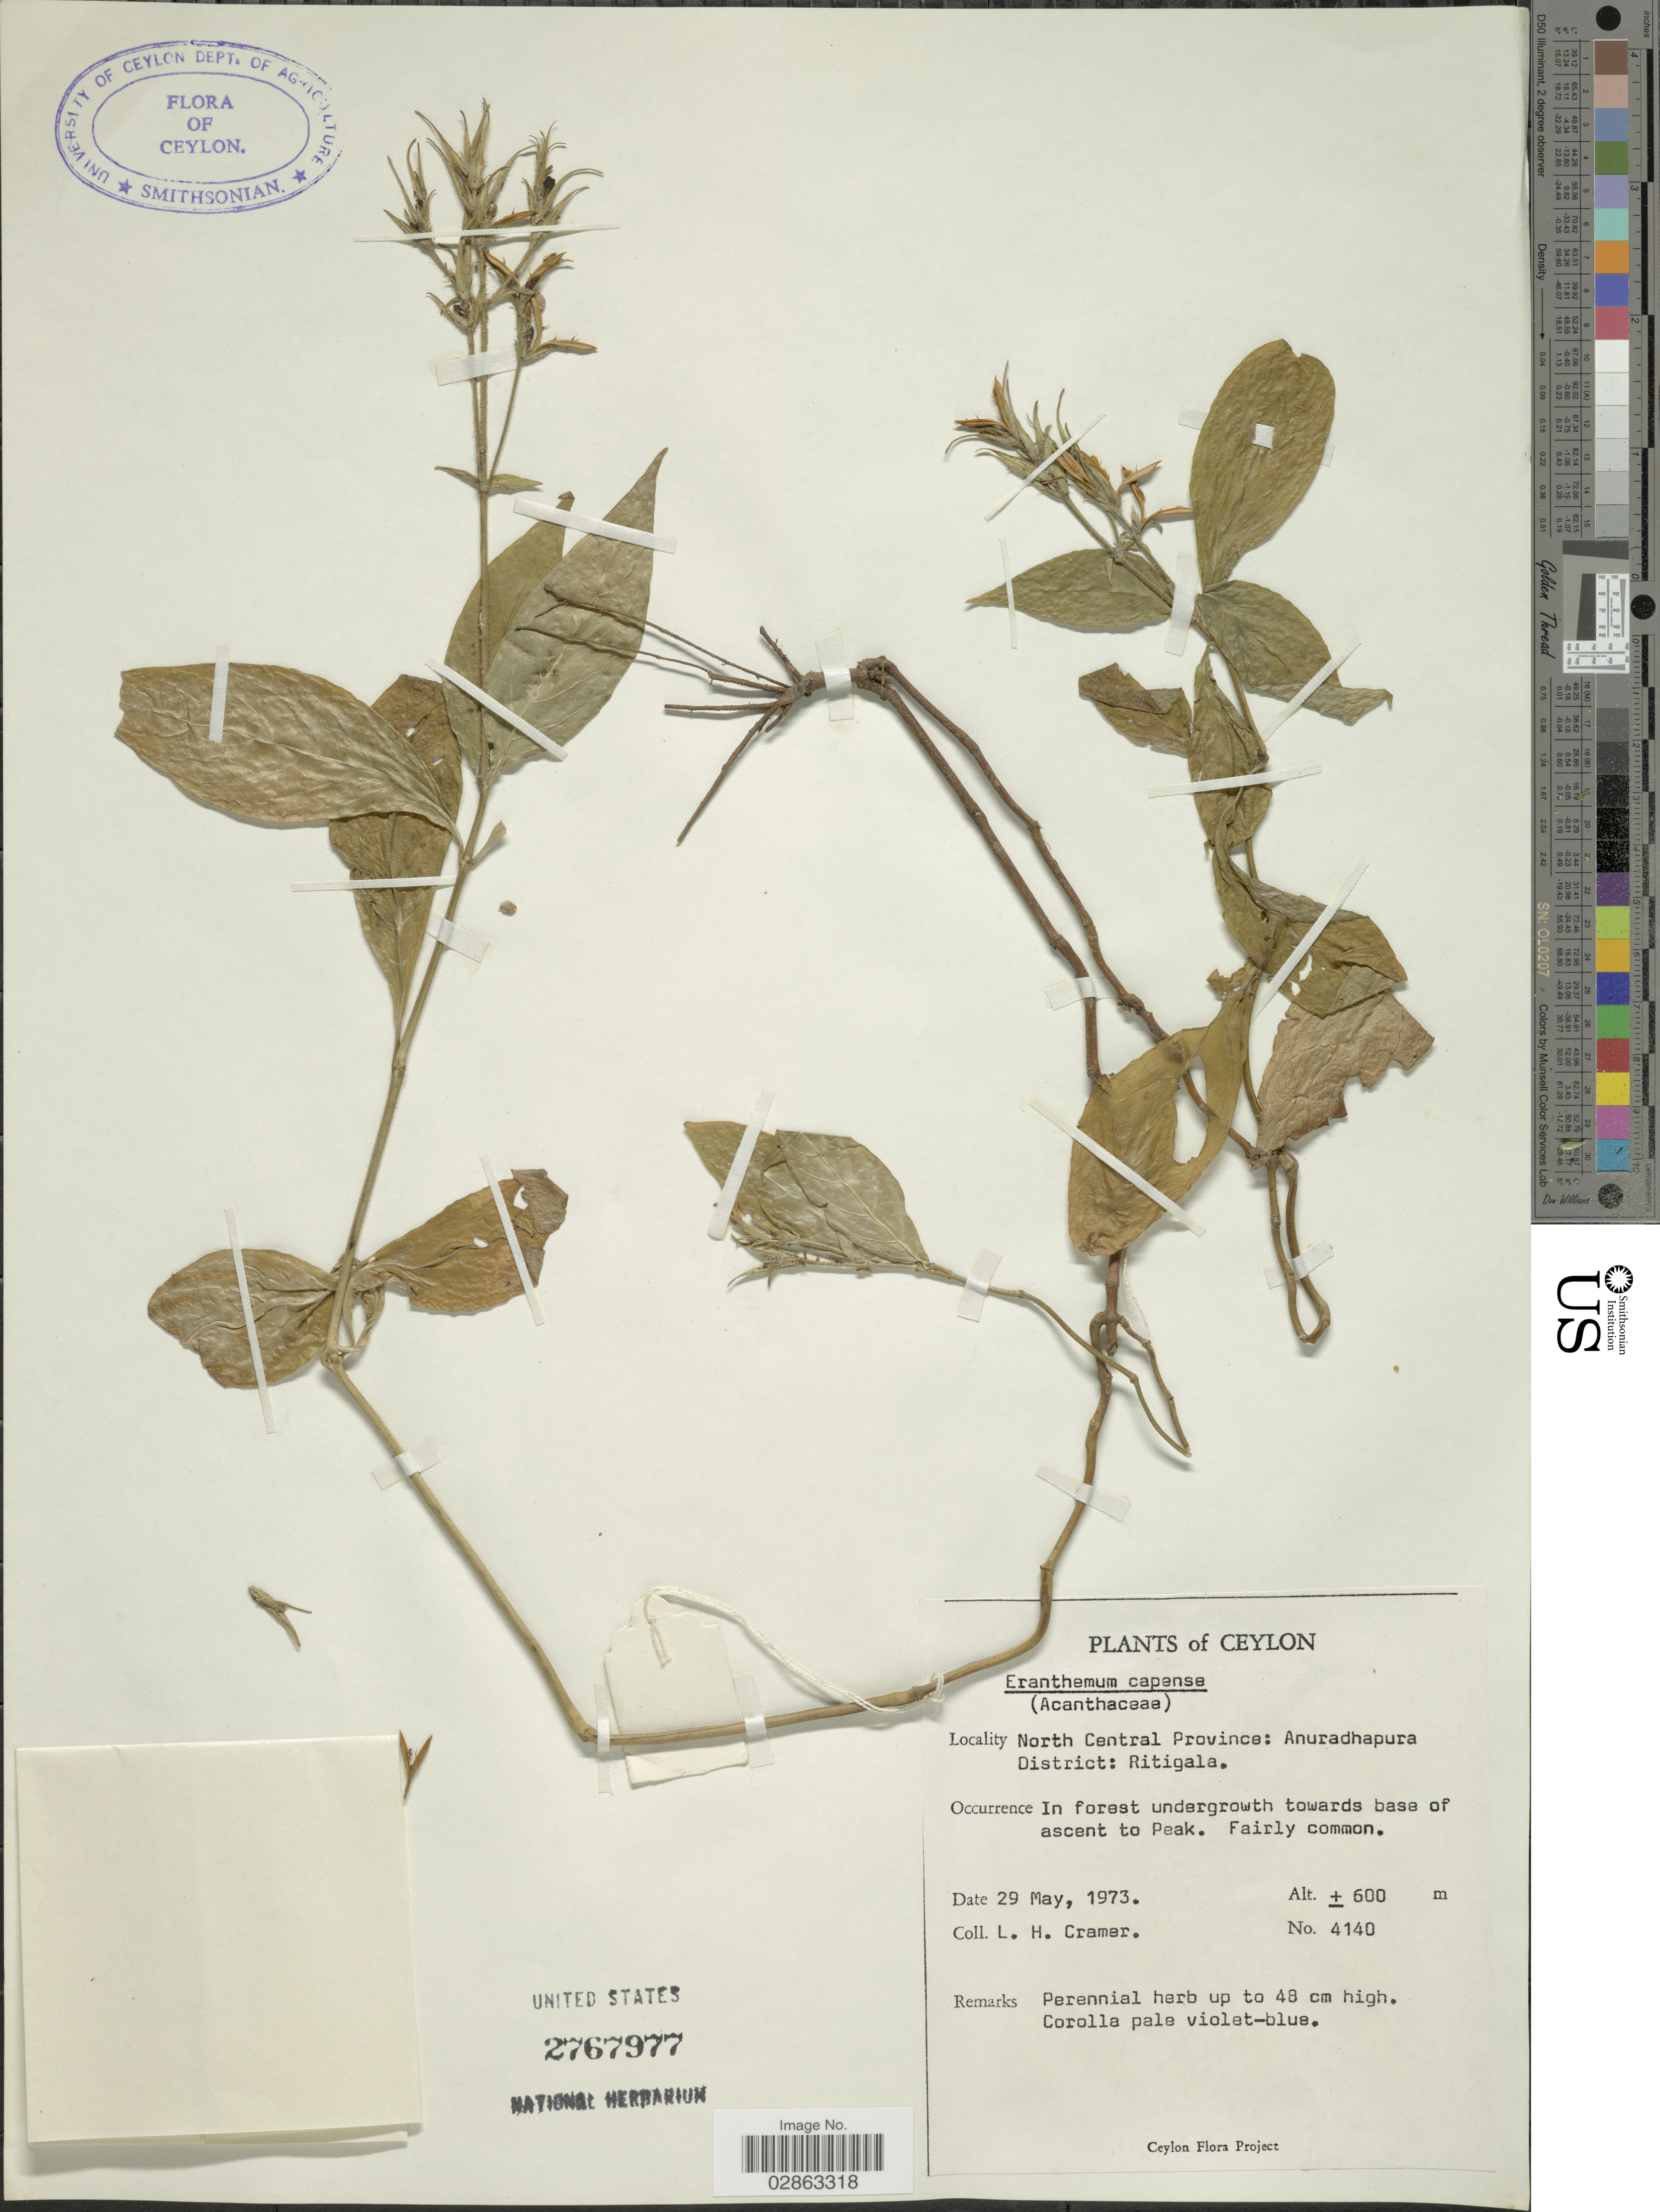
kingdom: Plantae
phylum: Tracheophyta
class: Magnoliopsida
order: Lamiales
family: Acanthaceae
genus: Eranthemum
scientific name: Eranthemum capense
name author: L.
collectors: L. H. Cramer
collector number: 4140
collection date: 1973-05-29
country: Sri Lanka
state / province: North Central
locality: Ceylon. Anuradhapura District: Ritigala. Towards base of ascent to Peak.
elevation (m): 600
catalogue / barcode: US 2767977